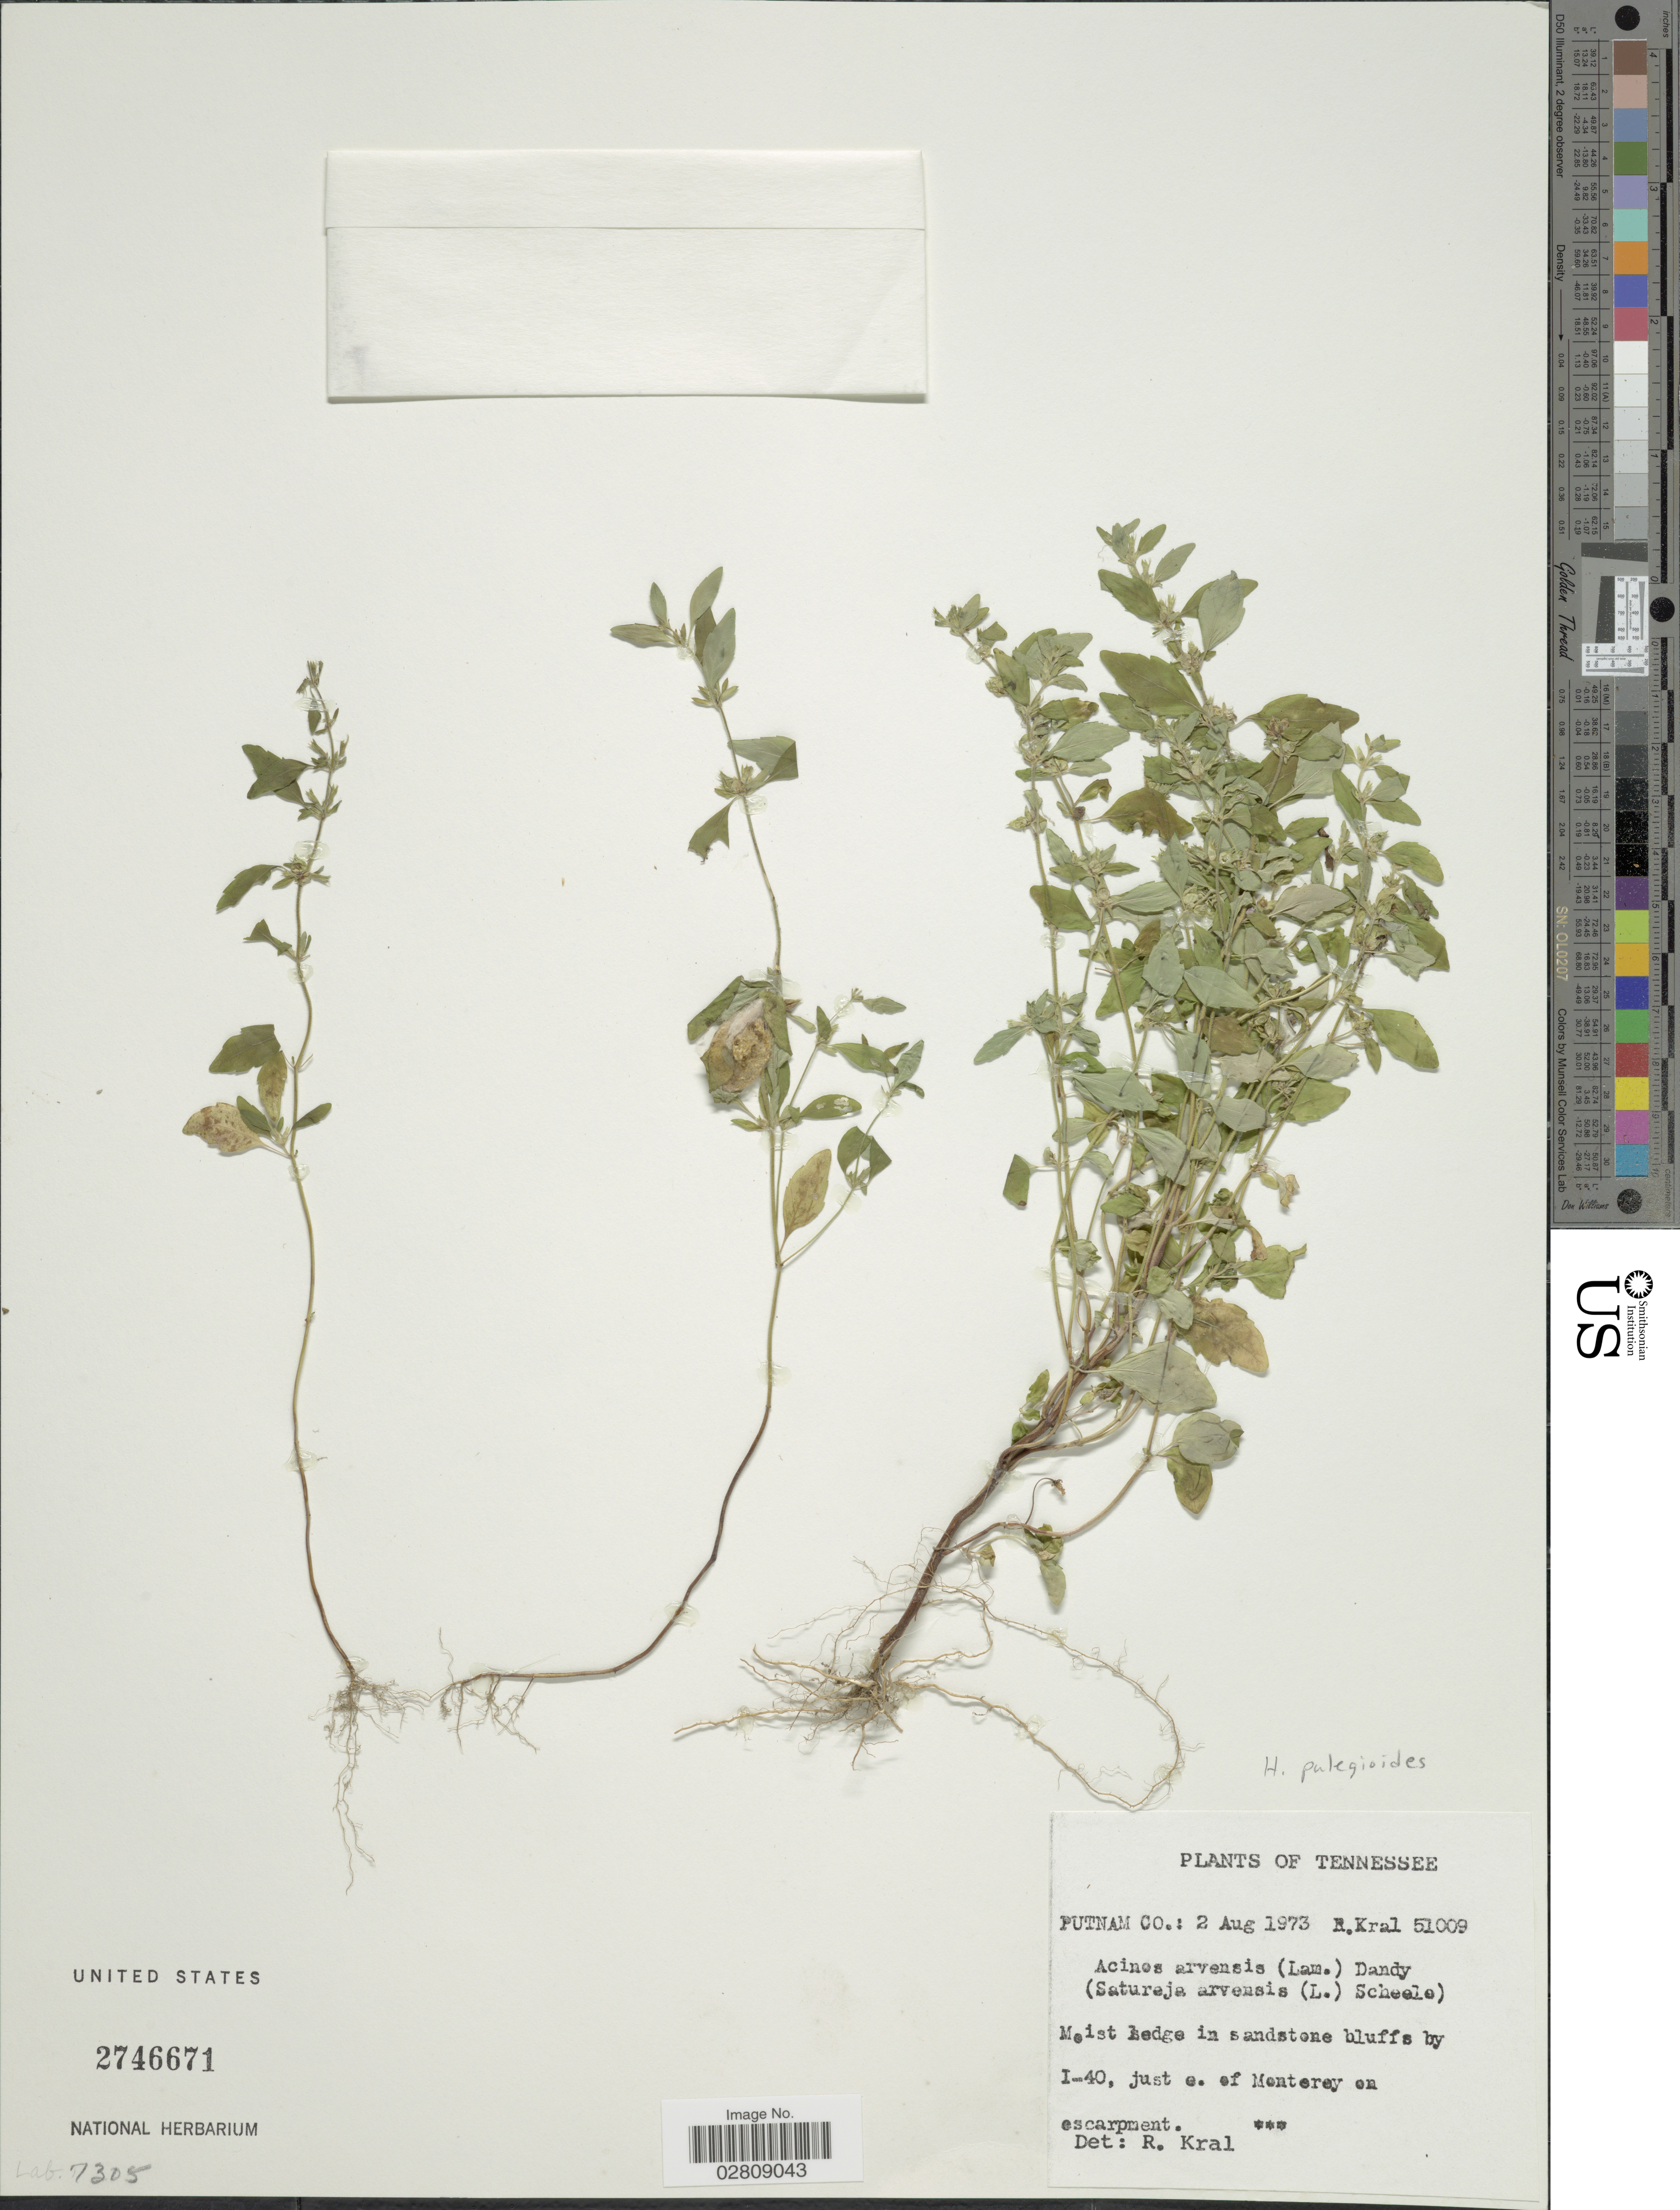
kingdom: Plantae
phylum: Tracheophyta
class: Magnoliopsida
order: Lamiales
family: Lamiaceae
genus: Hedeoma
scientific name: Hedeoma pulegioides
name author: (L.) Pers.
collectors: R. Kral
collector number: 51009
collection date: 1973-08-02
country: United States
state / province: Tennessee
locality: Putnam Co.: I-40, just e. of Monterey on escarpment.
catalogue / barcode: US 2746671